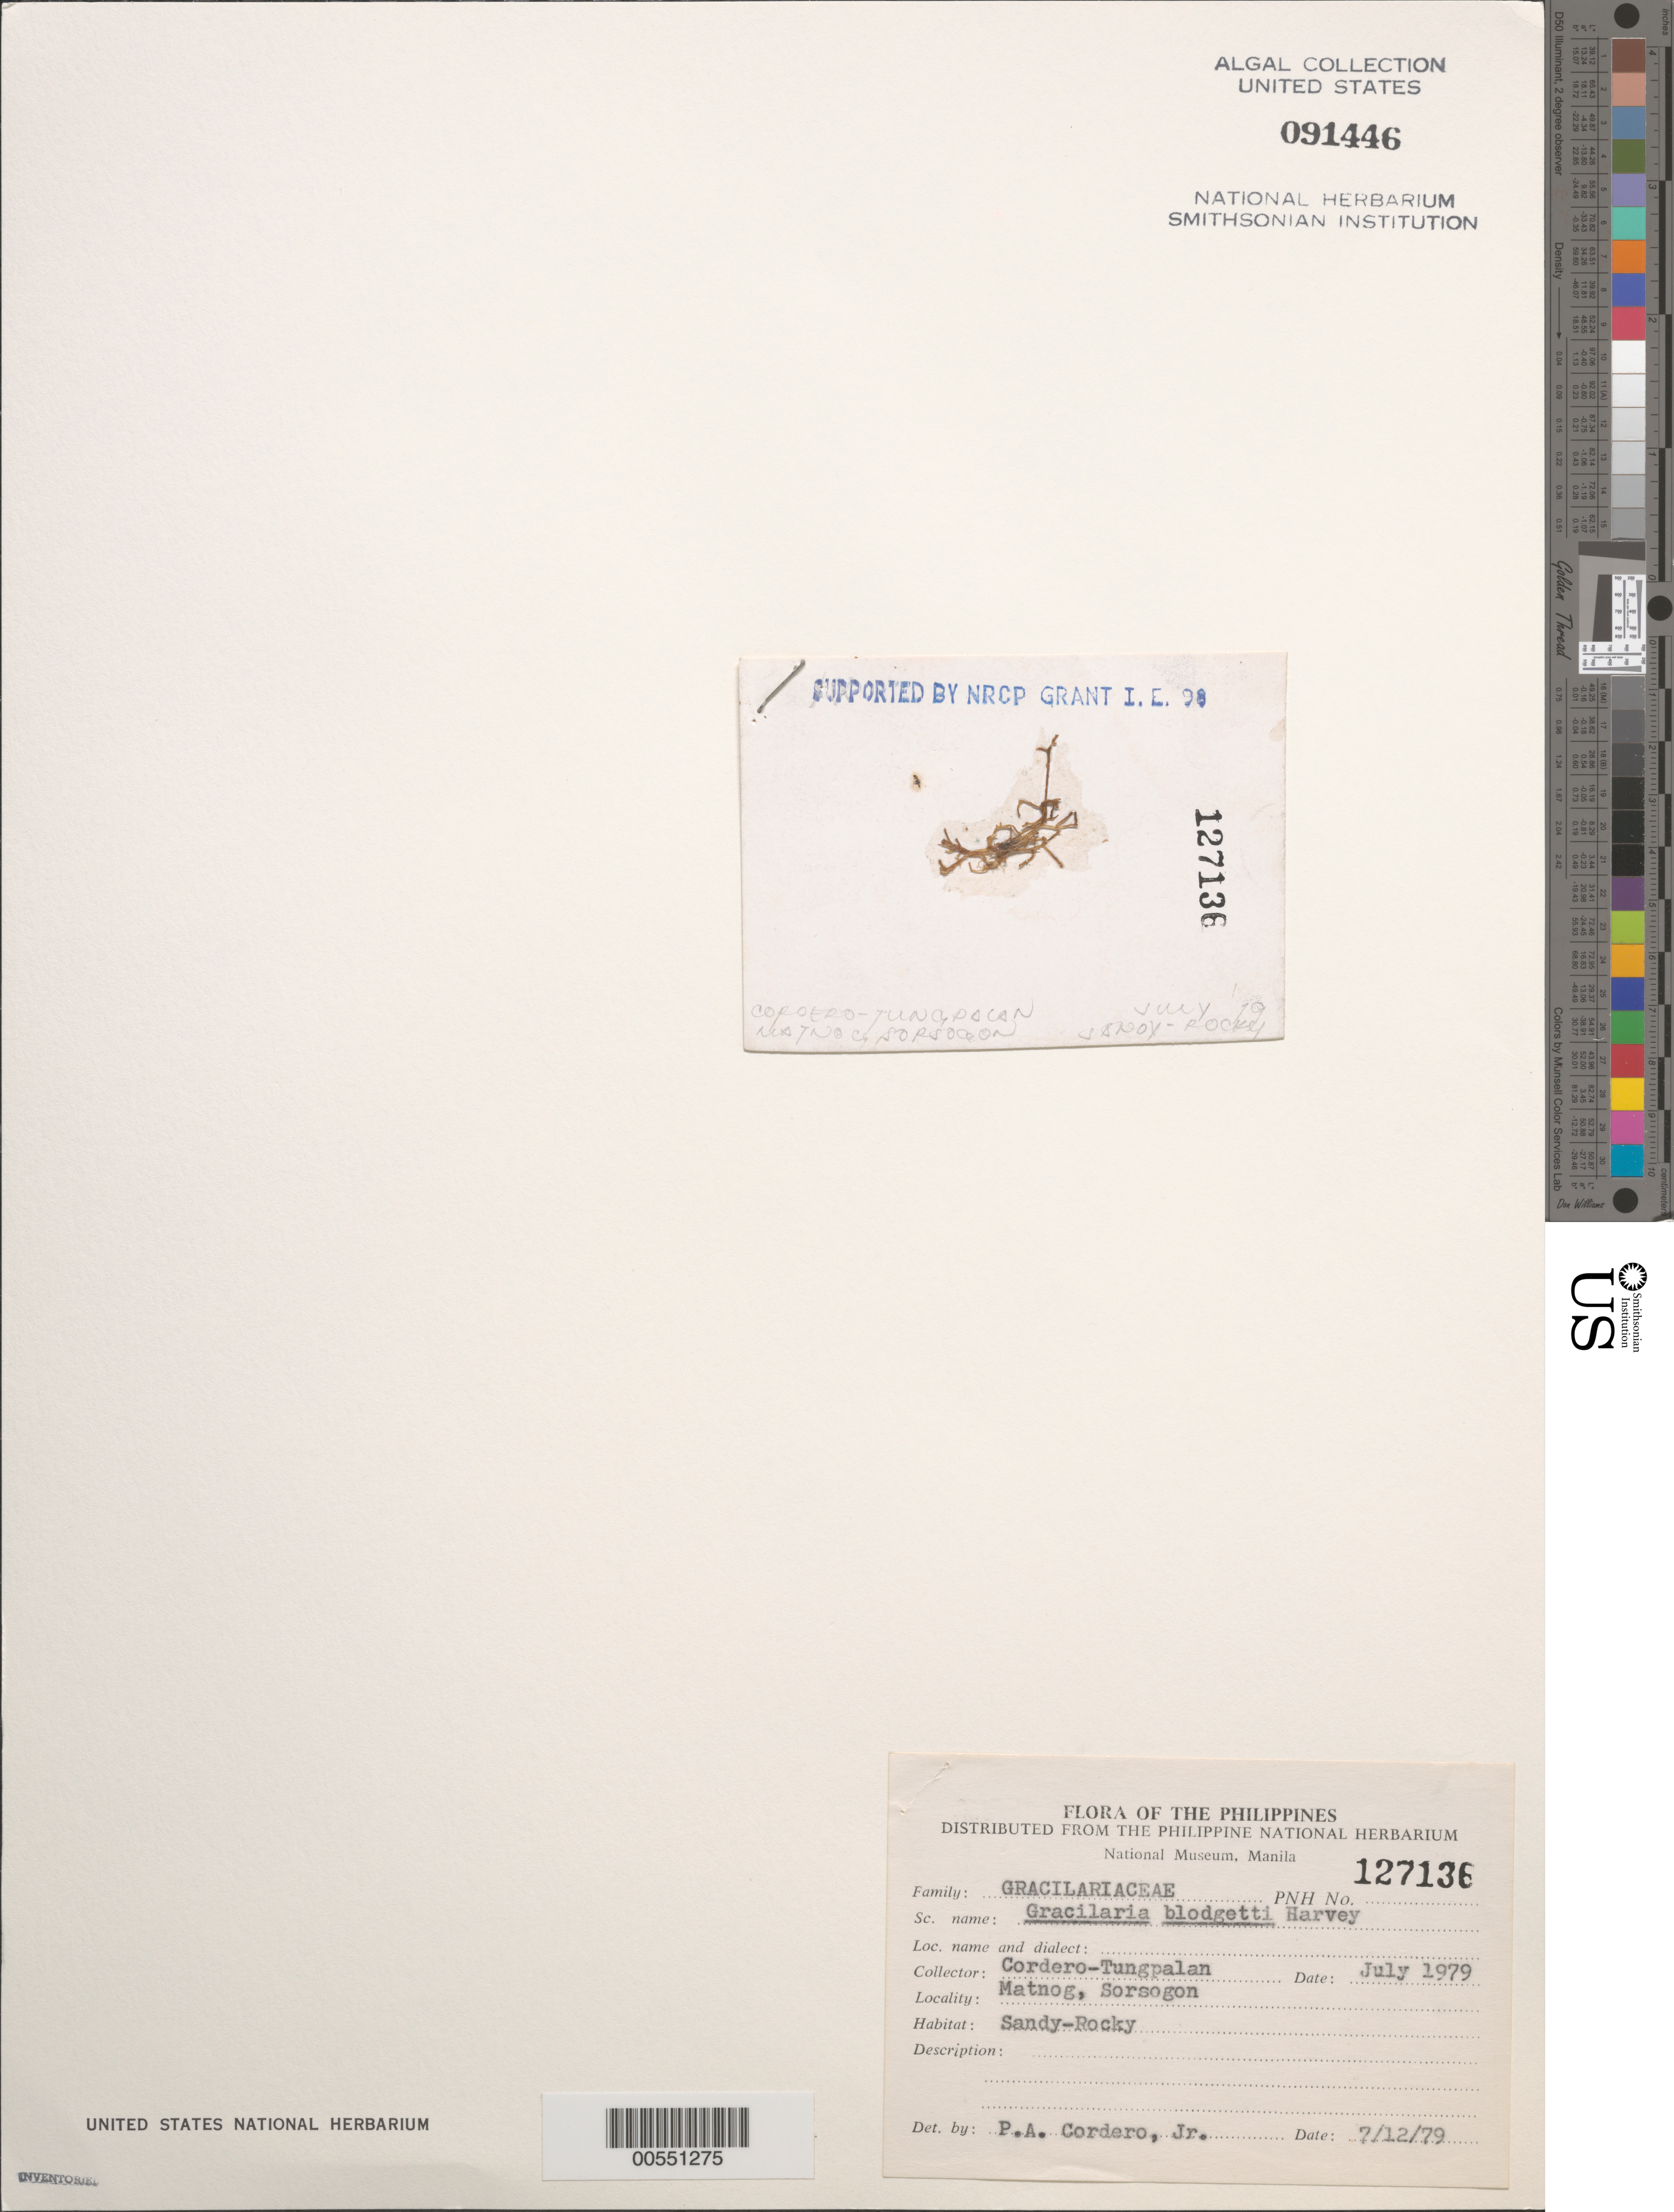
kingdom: Plantae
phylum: Rhodophyta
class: Florideophyceae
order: Gracilariales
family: Gracilariaceae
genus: Gracilaria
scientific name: Gracilaria blodgettii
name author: Harv.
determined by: Cordero, P. A., Jr.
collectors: P. A. Cordero & A. Tungpalan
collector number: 127136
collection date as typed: Jul 1979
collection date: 1979-07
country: Philippines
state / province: Bicol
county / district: Sorsogon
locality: Matnog, Sorsogon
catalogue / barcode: US 91446